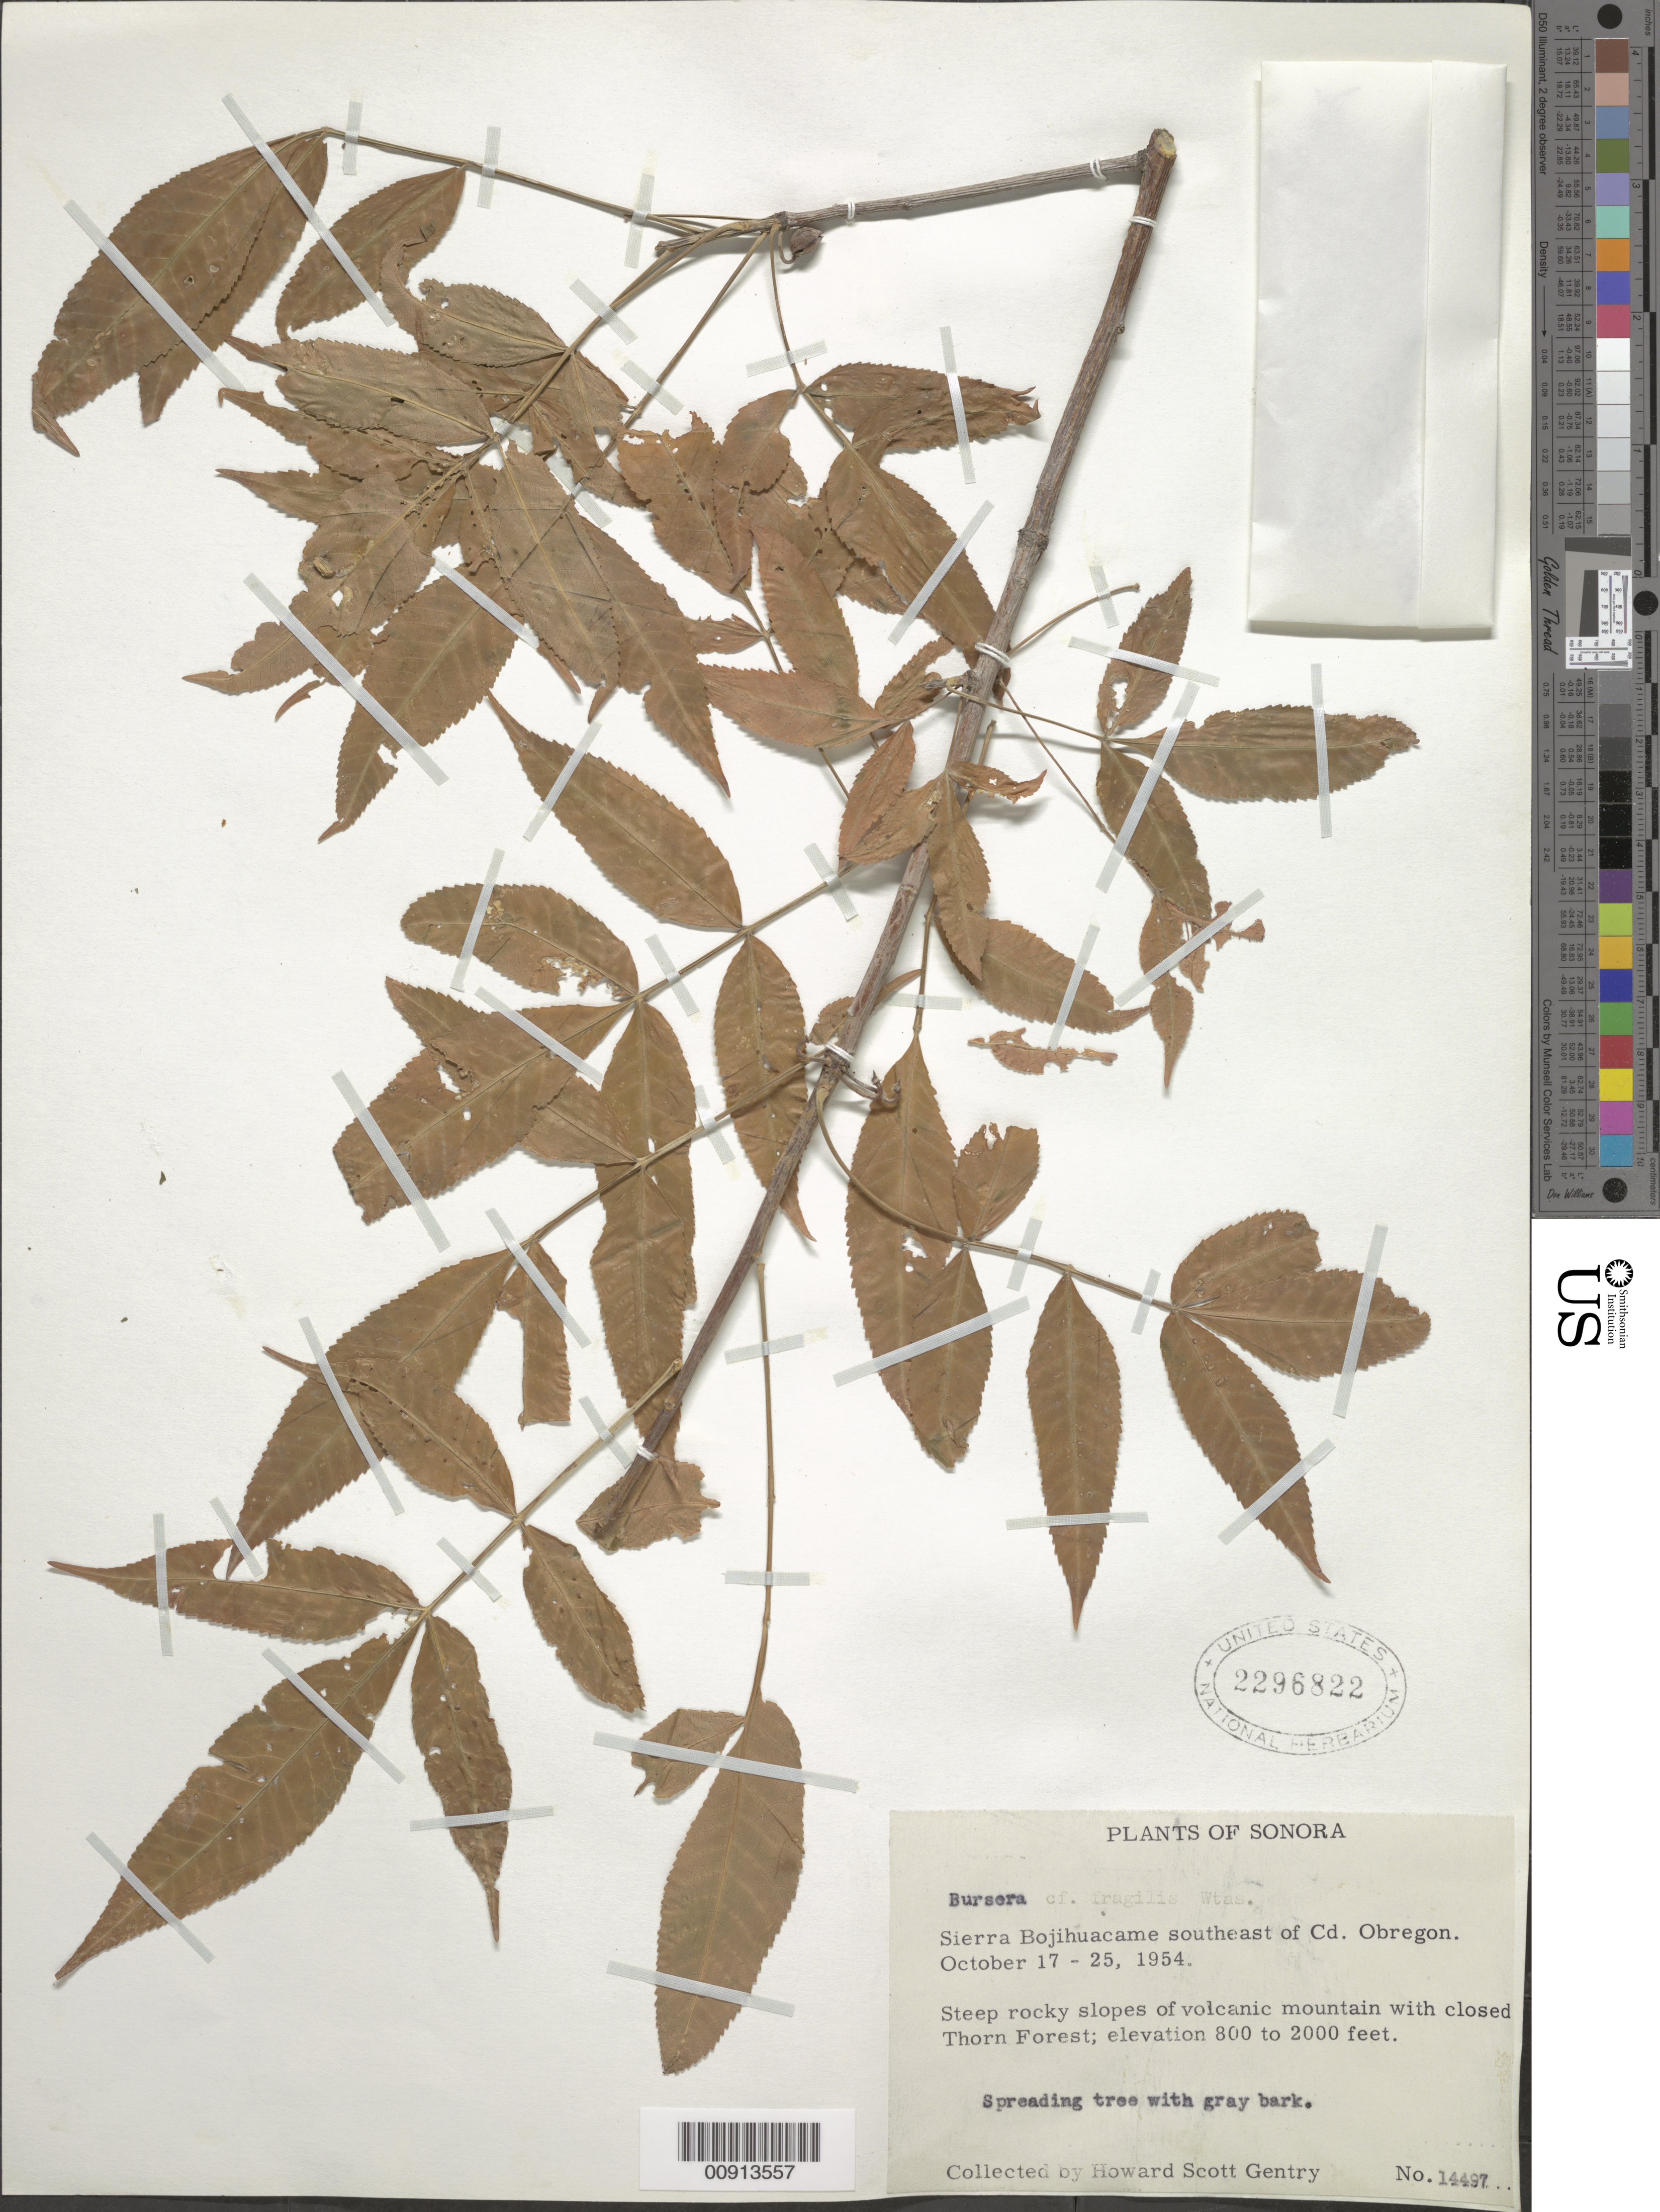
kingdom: Plantae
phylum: Tracheophyta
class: Magnoliopsida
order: Sapindales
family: Burseraceae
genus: Bursera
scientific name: Bursera fragilis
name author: S. Watson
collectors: H. S. Gentry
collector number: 14497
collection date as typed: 17 Oct 1954 to 25 Oct 1954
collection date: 1954-10-17/1954-10-25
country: Mexico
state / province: Sonora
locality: Sonora: Sierra Bojihuacame southeast of Cd. Obregon.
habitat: Steep rocky slopes of volcanic mountain with closed Thorn Forest.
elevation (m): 244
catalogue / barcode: US 2296822